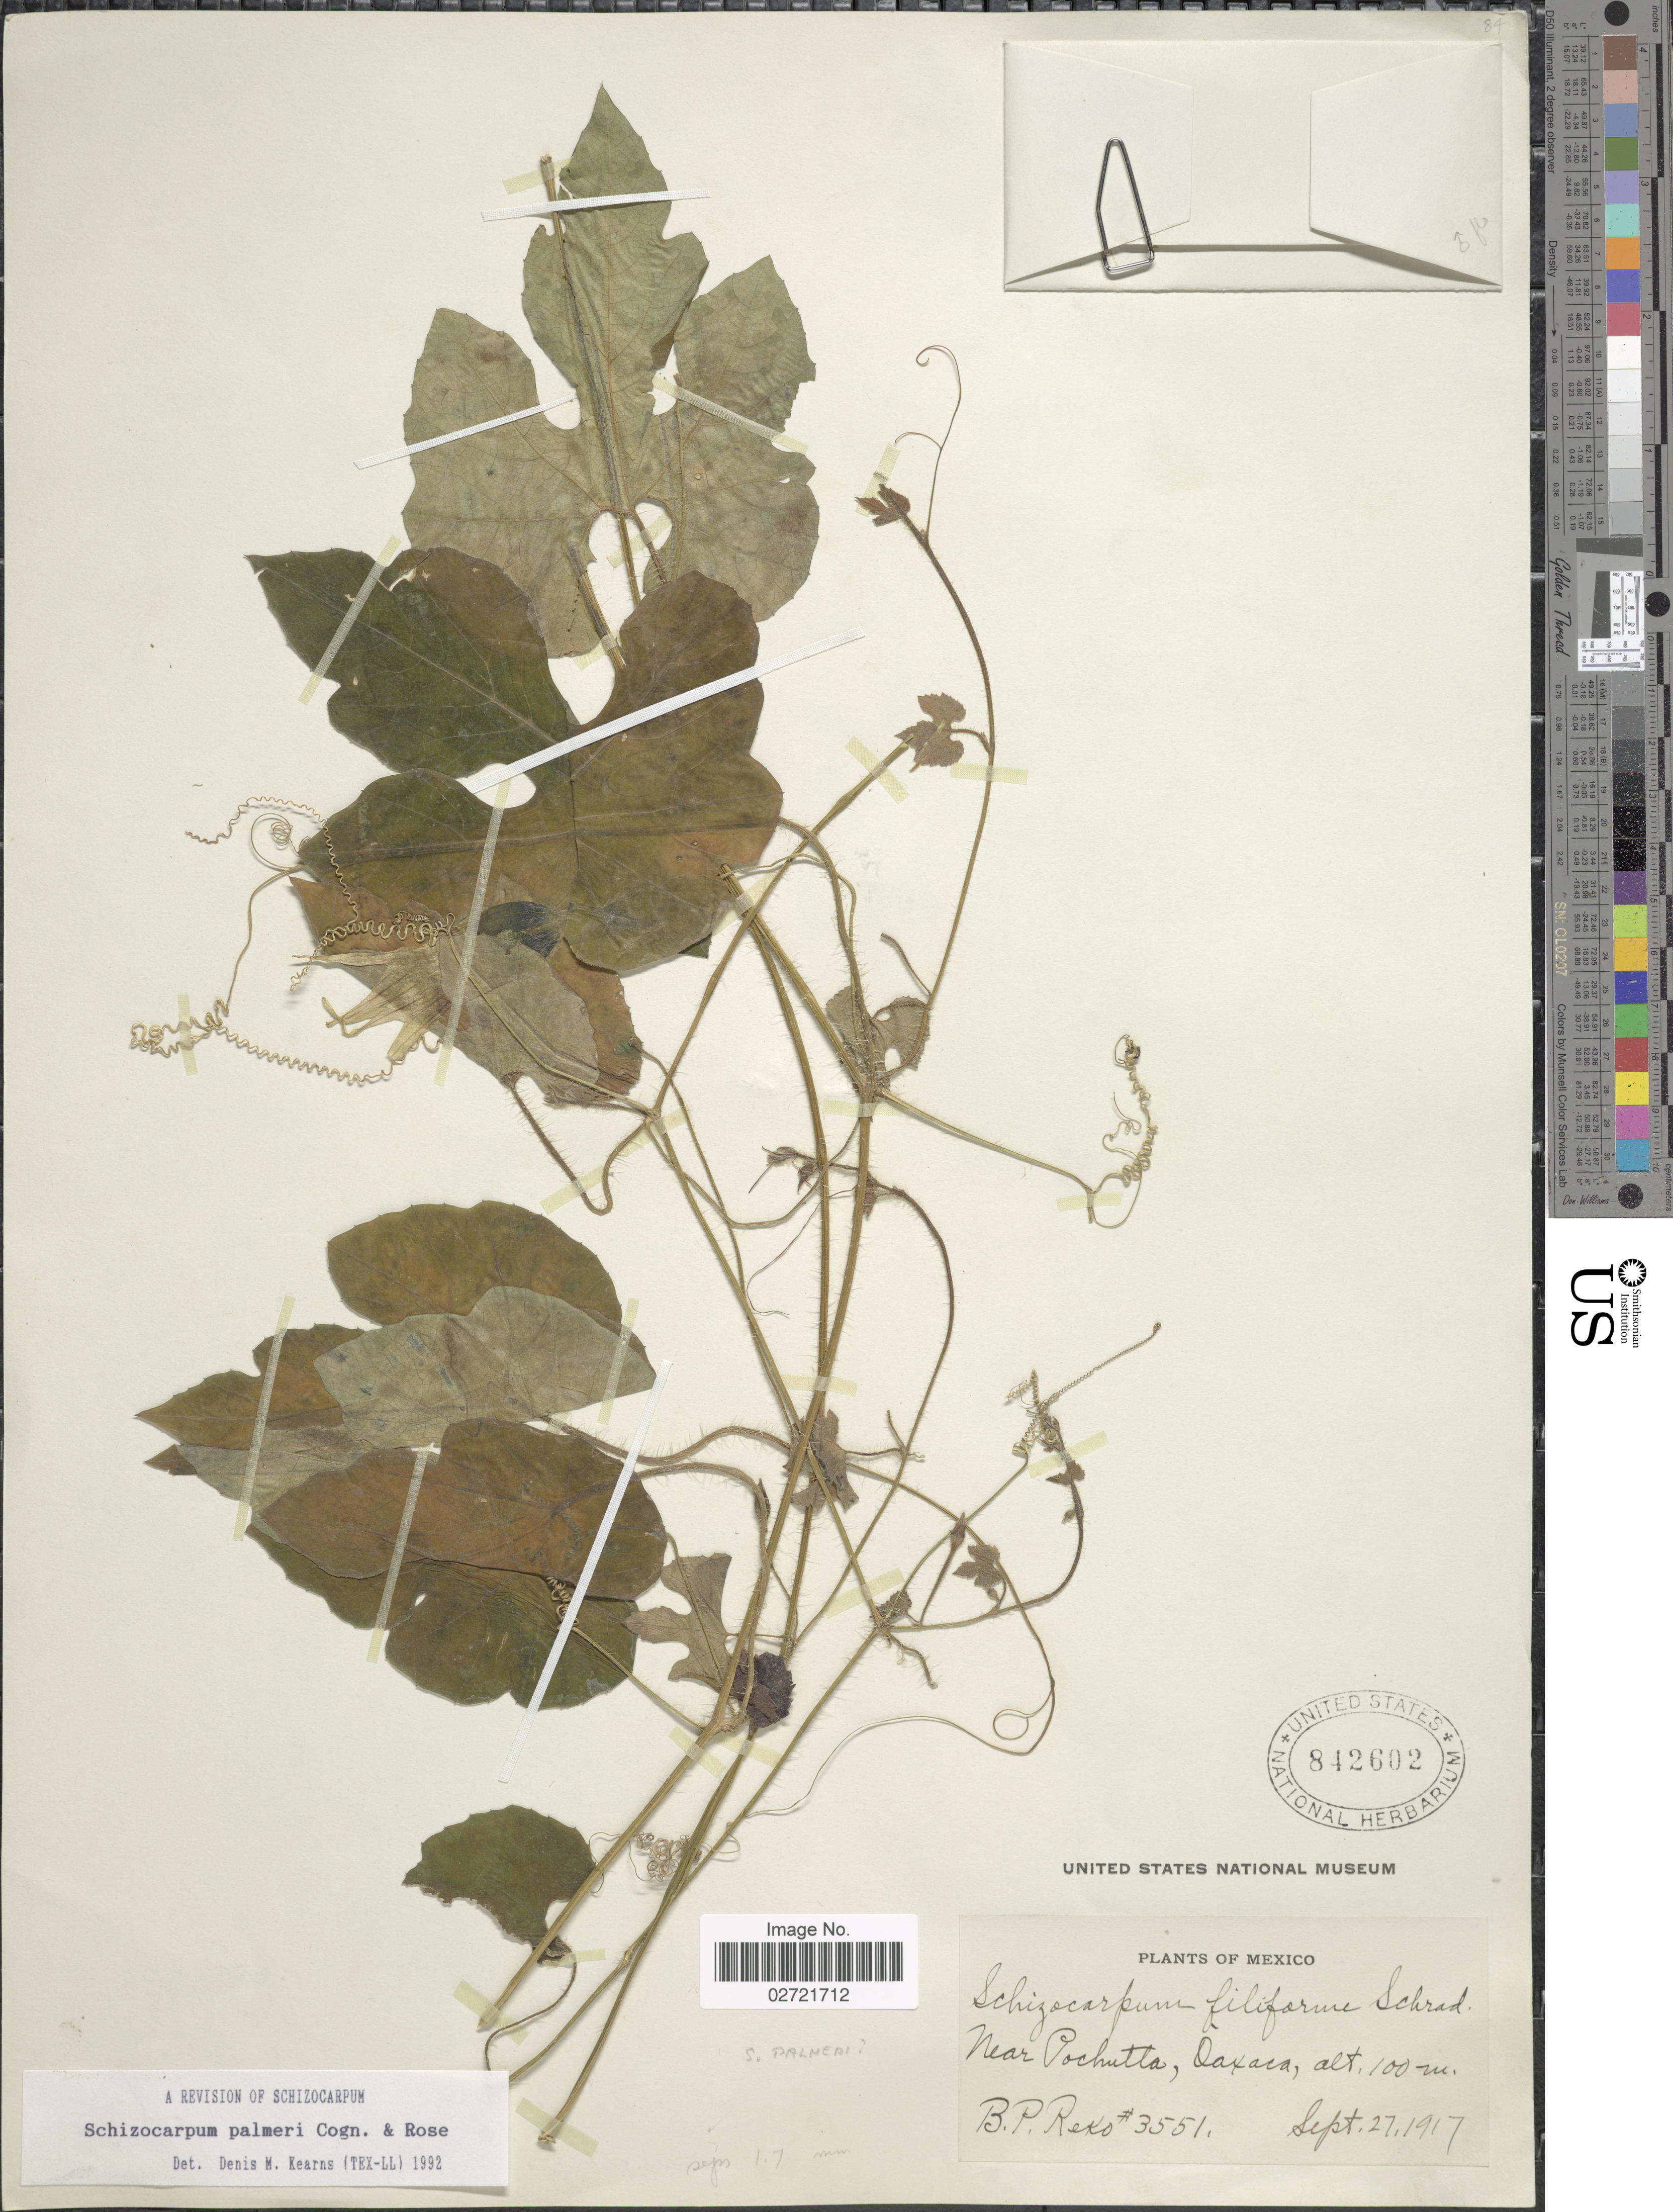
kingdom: Plantae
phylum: Tracheophyta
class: Magnoliopsida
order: Cucurbitales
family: Cucurbitaceae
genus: Schizocarpum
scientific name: Schizocarpum palmeri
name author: Cogn. & Rose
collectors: B. P. Reko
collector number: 3551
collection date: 1917-09-27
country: Mexico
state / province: Oaxaca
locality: Near Pochutla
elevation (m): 100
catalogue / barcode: US 842602